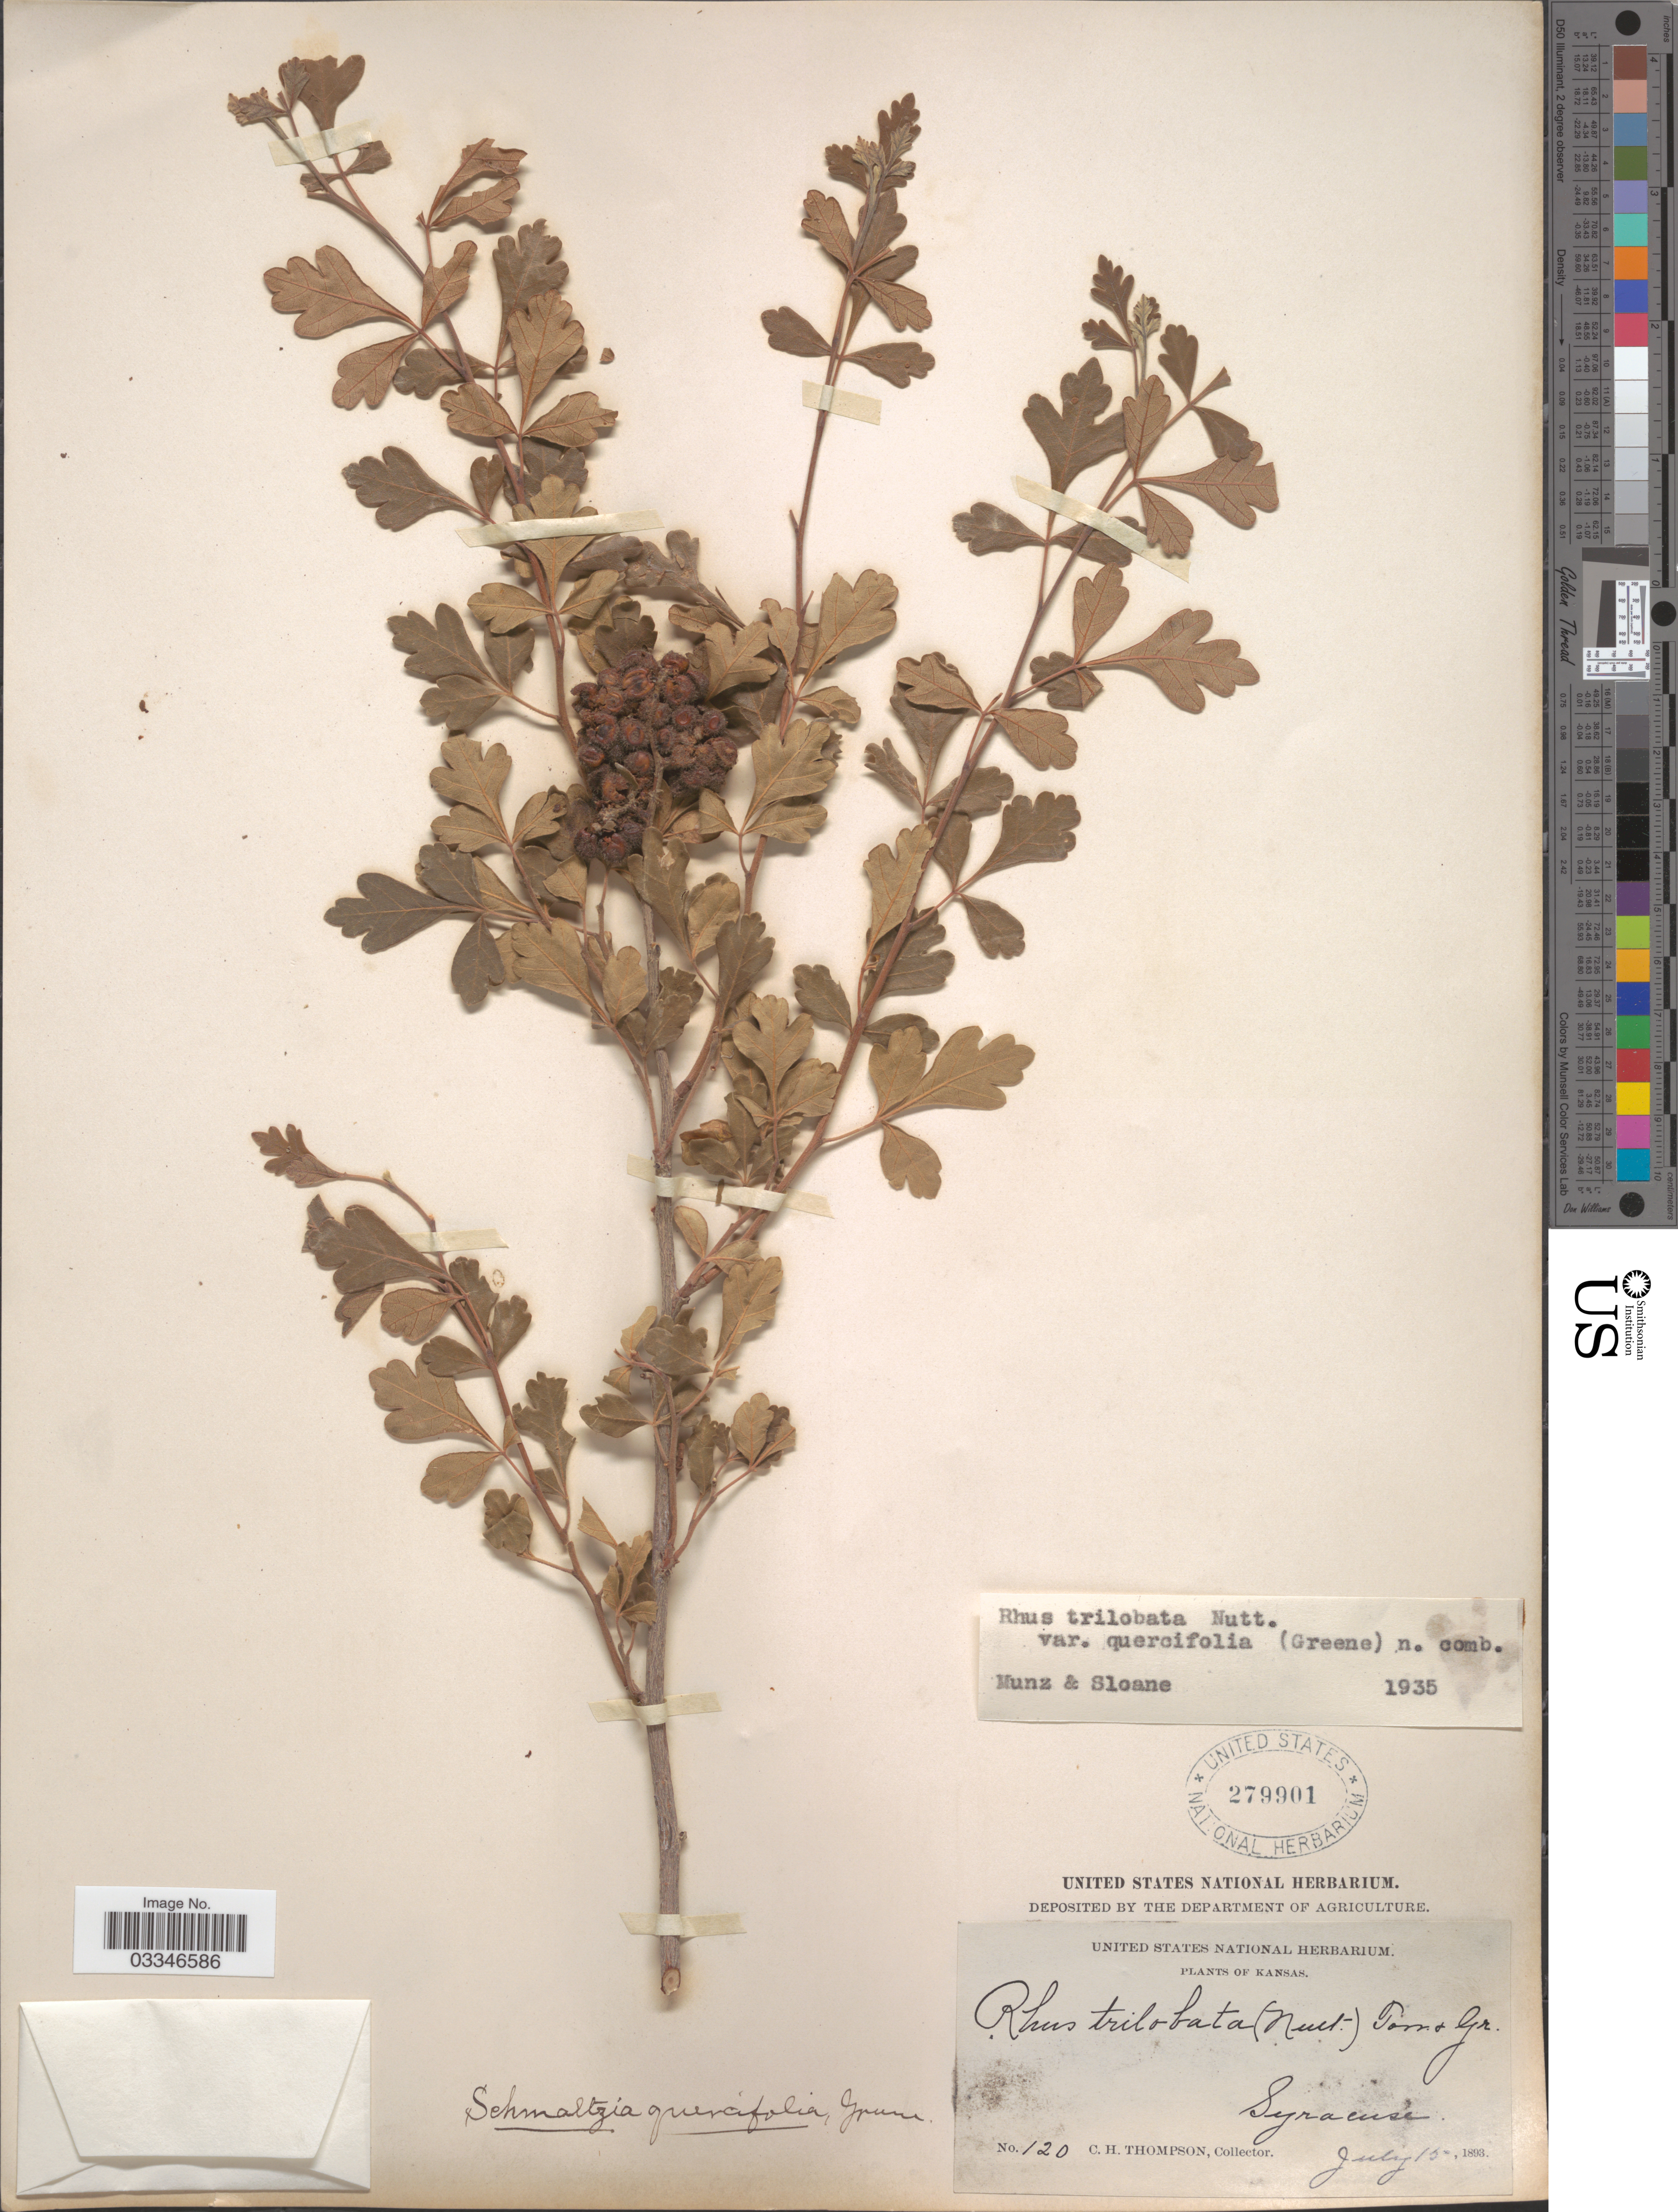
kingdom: Plantae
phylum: Tracheophyta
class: Magnoliopsida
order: Sapindales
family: Anacardiaceae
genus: Rhus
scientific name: Rhus trilobata var. quercifolia (Greene) Munz & Sloane ined.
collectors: C. H. Thompson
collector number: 120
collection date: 1893-07-15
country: United States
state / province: Kansas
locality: Syracuse.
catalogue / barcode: US 279901